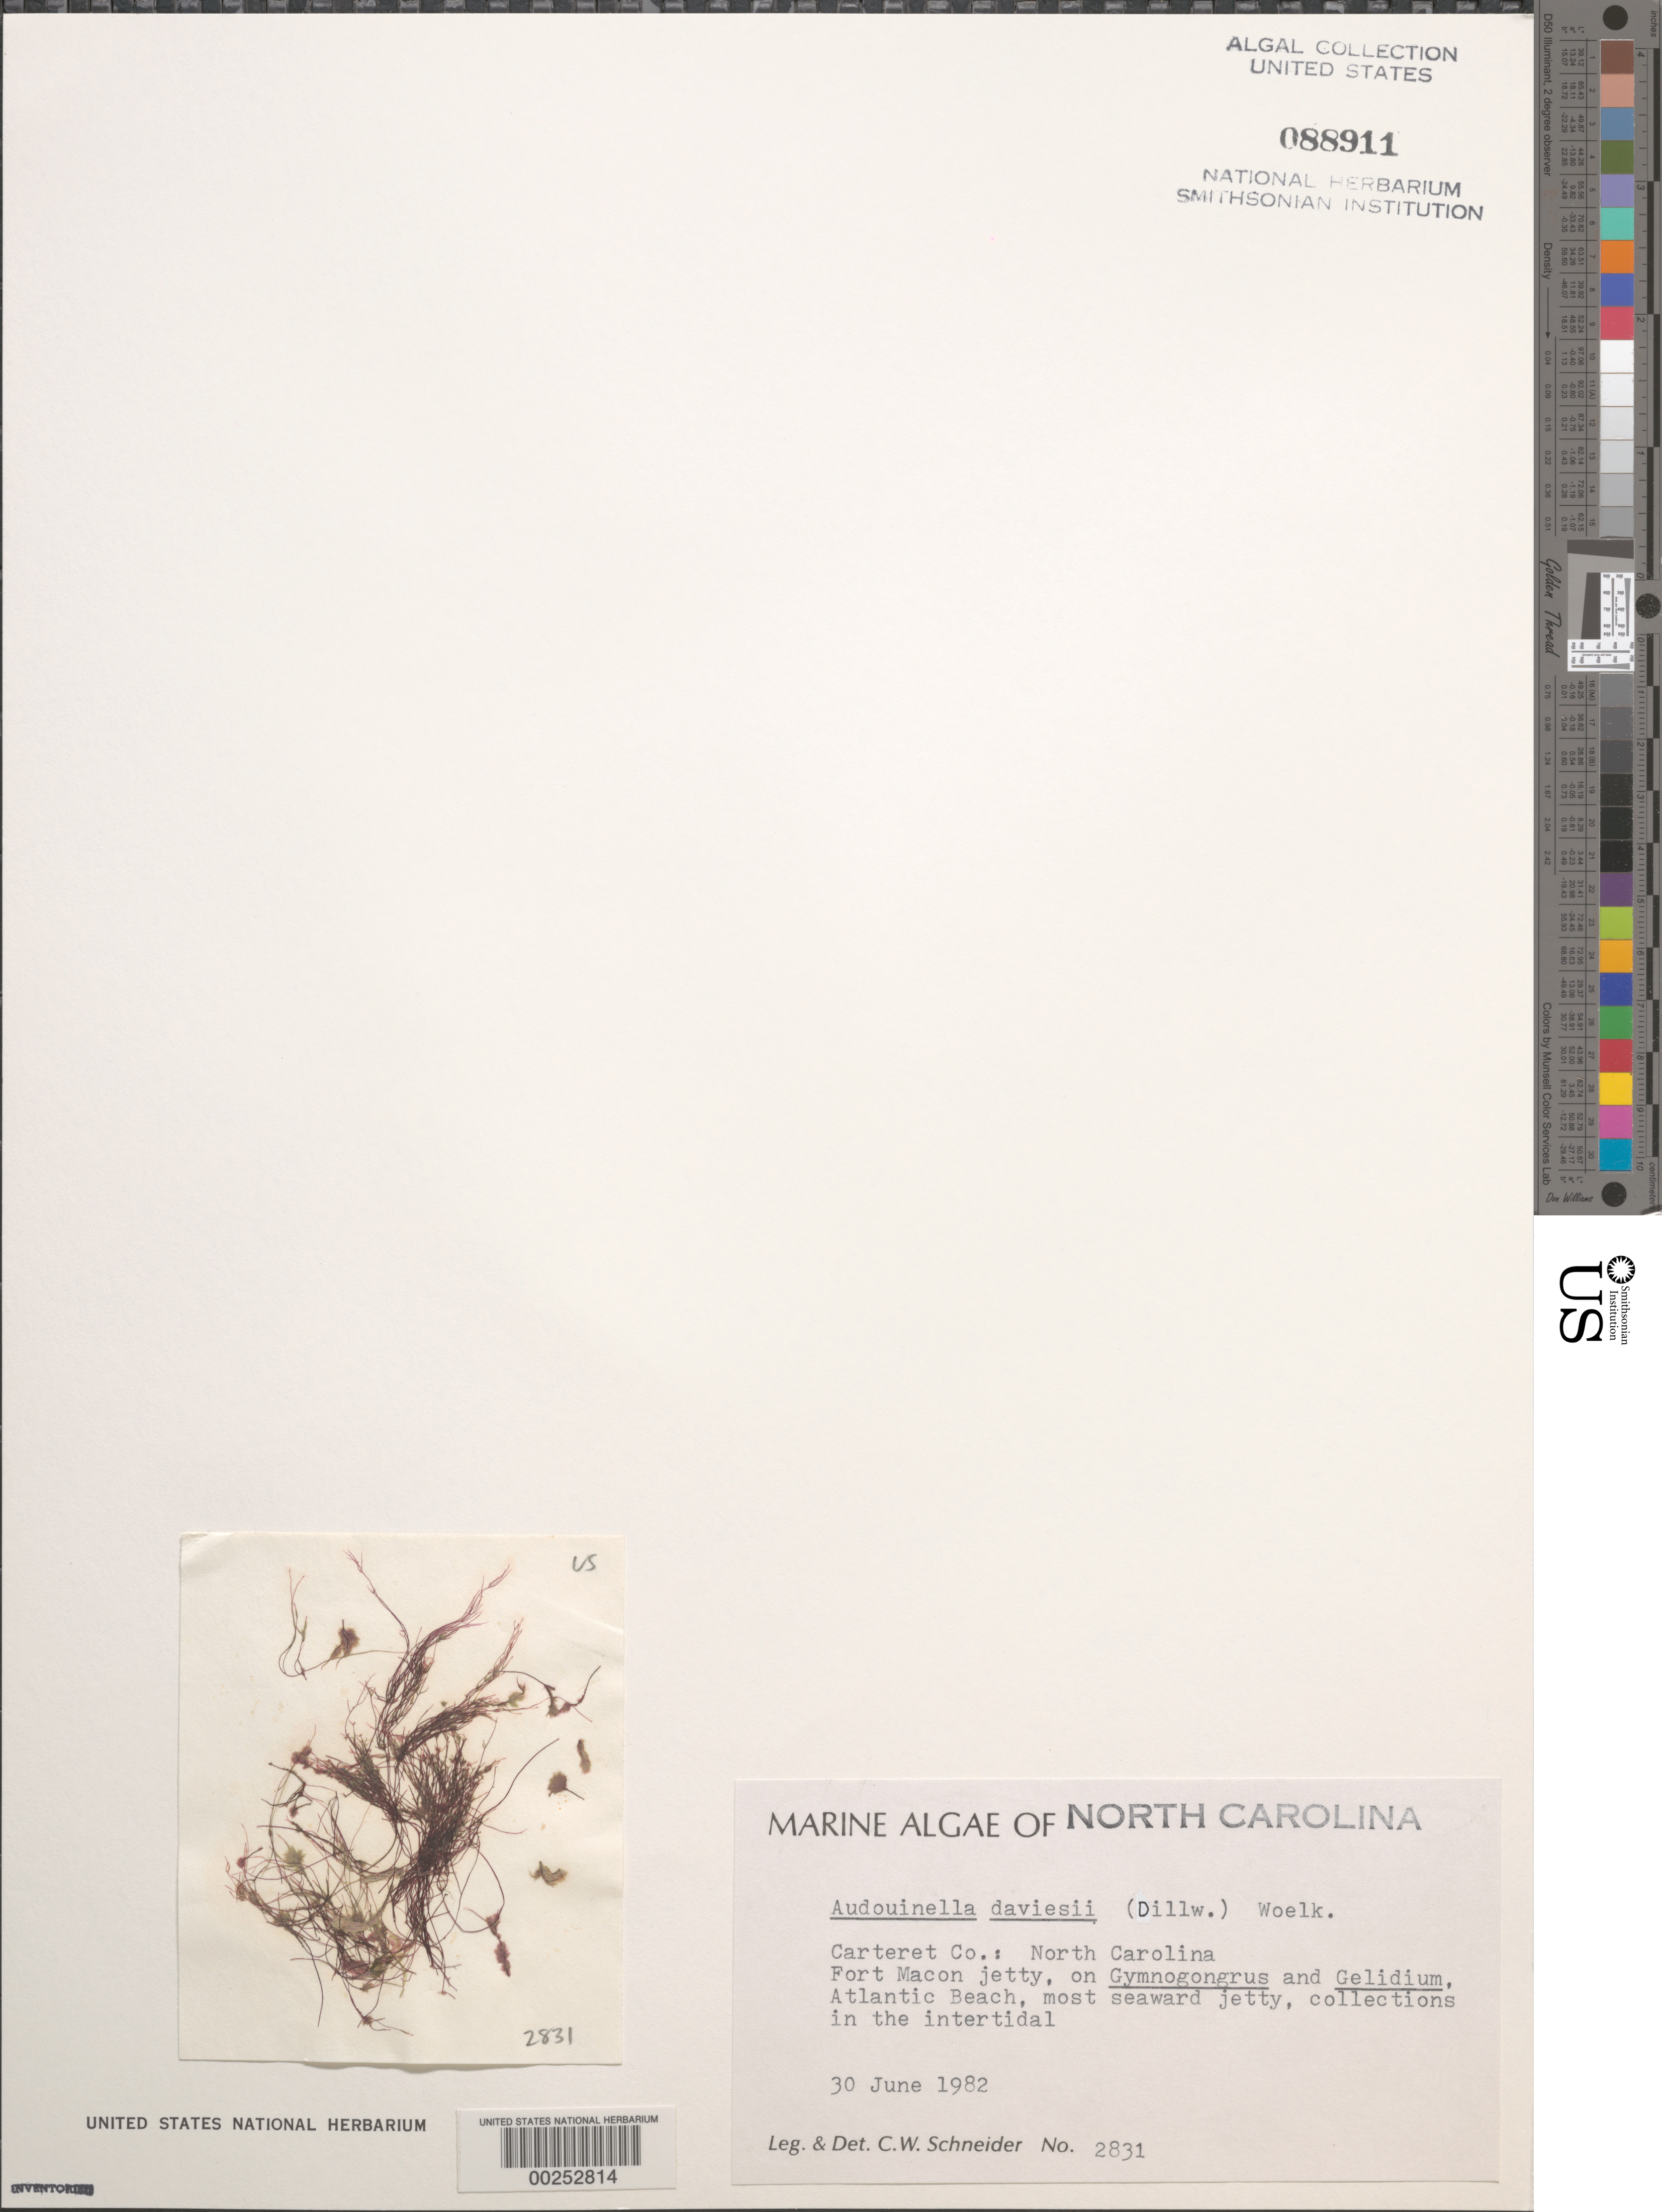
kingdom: Plantae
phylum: Rhodophyta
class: Florideophyceae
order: Colaconematales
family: Colaconemataceae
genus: Colaconema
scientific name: Colaconema daviesii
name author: (Dillwyn) H. Stegenga & Lokhorst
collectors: C. W. Schneider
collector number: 2831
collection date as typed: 30 Jun 1982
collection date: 1982-06-30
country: United States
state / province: North Carolina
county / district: Carteret County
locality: Beaufort, Fort Macon jetty, Atlantic beach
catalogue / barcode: US 88911